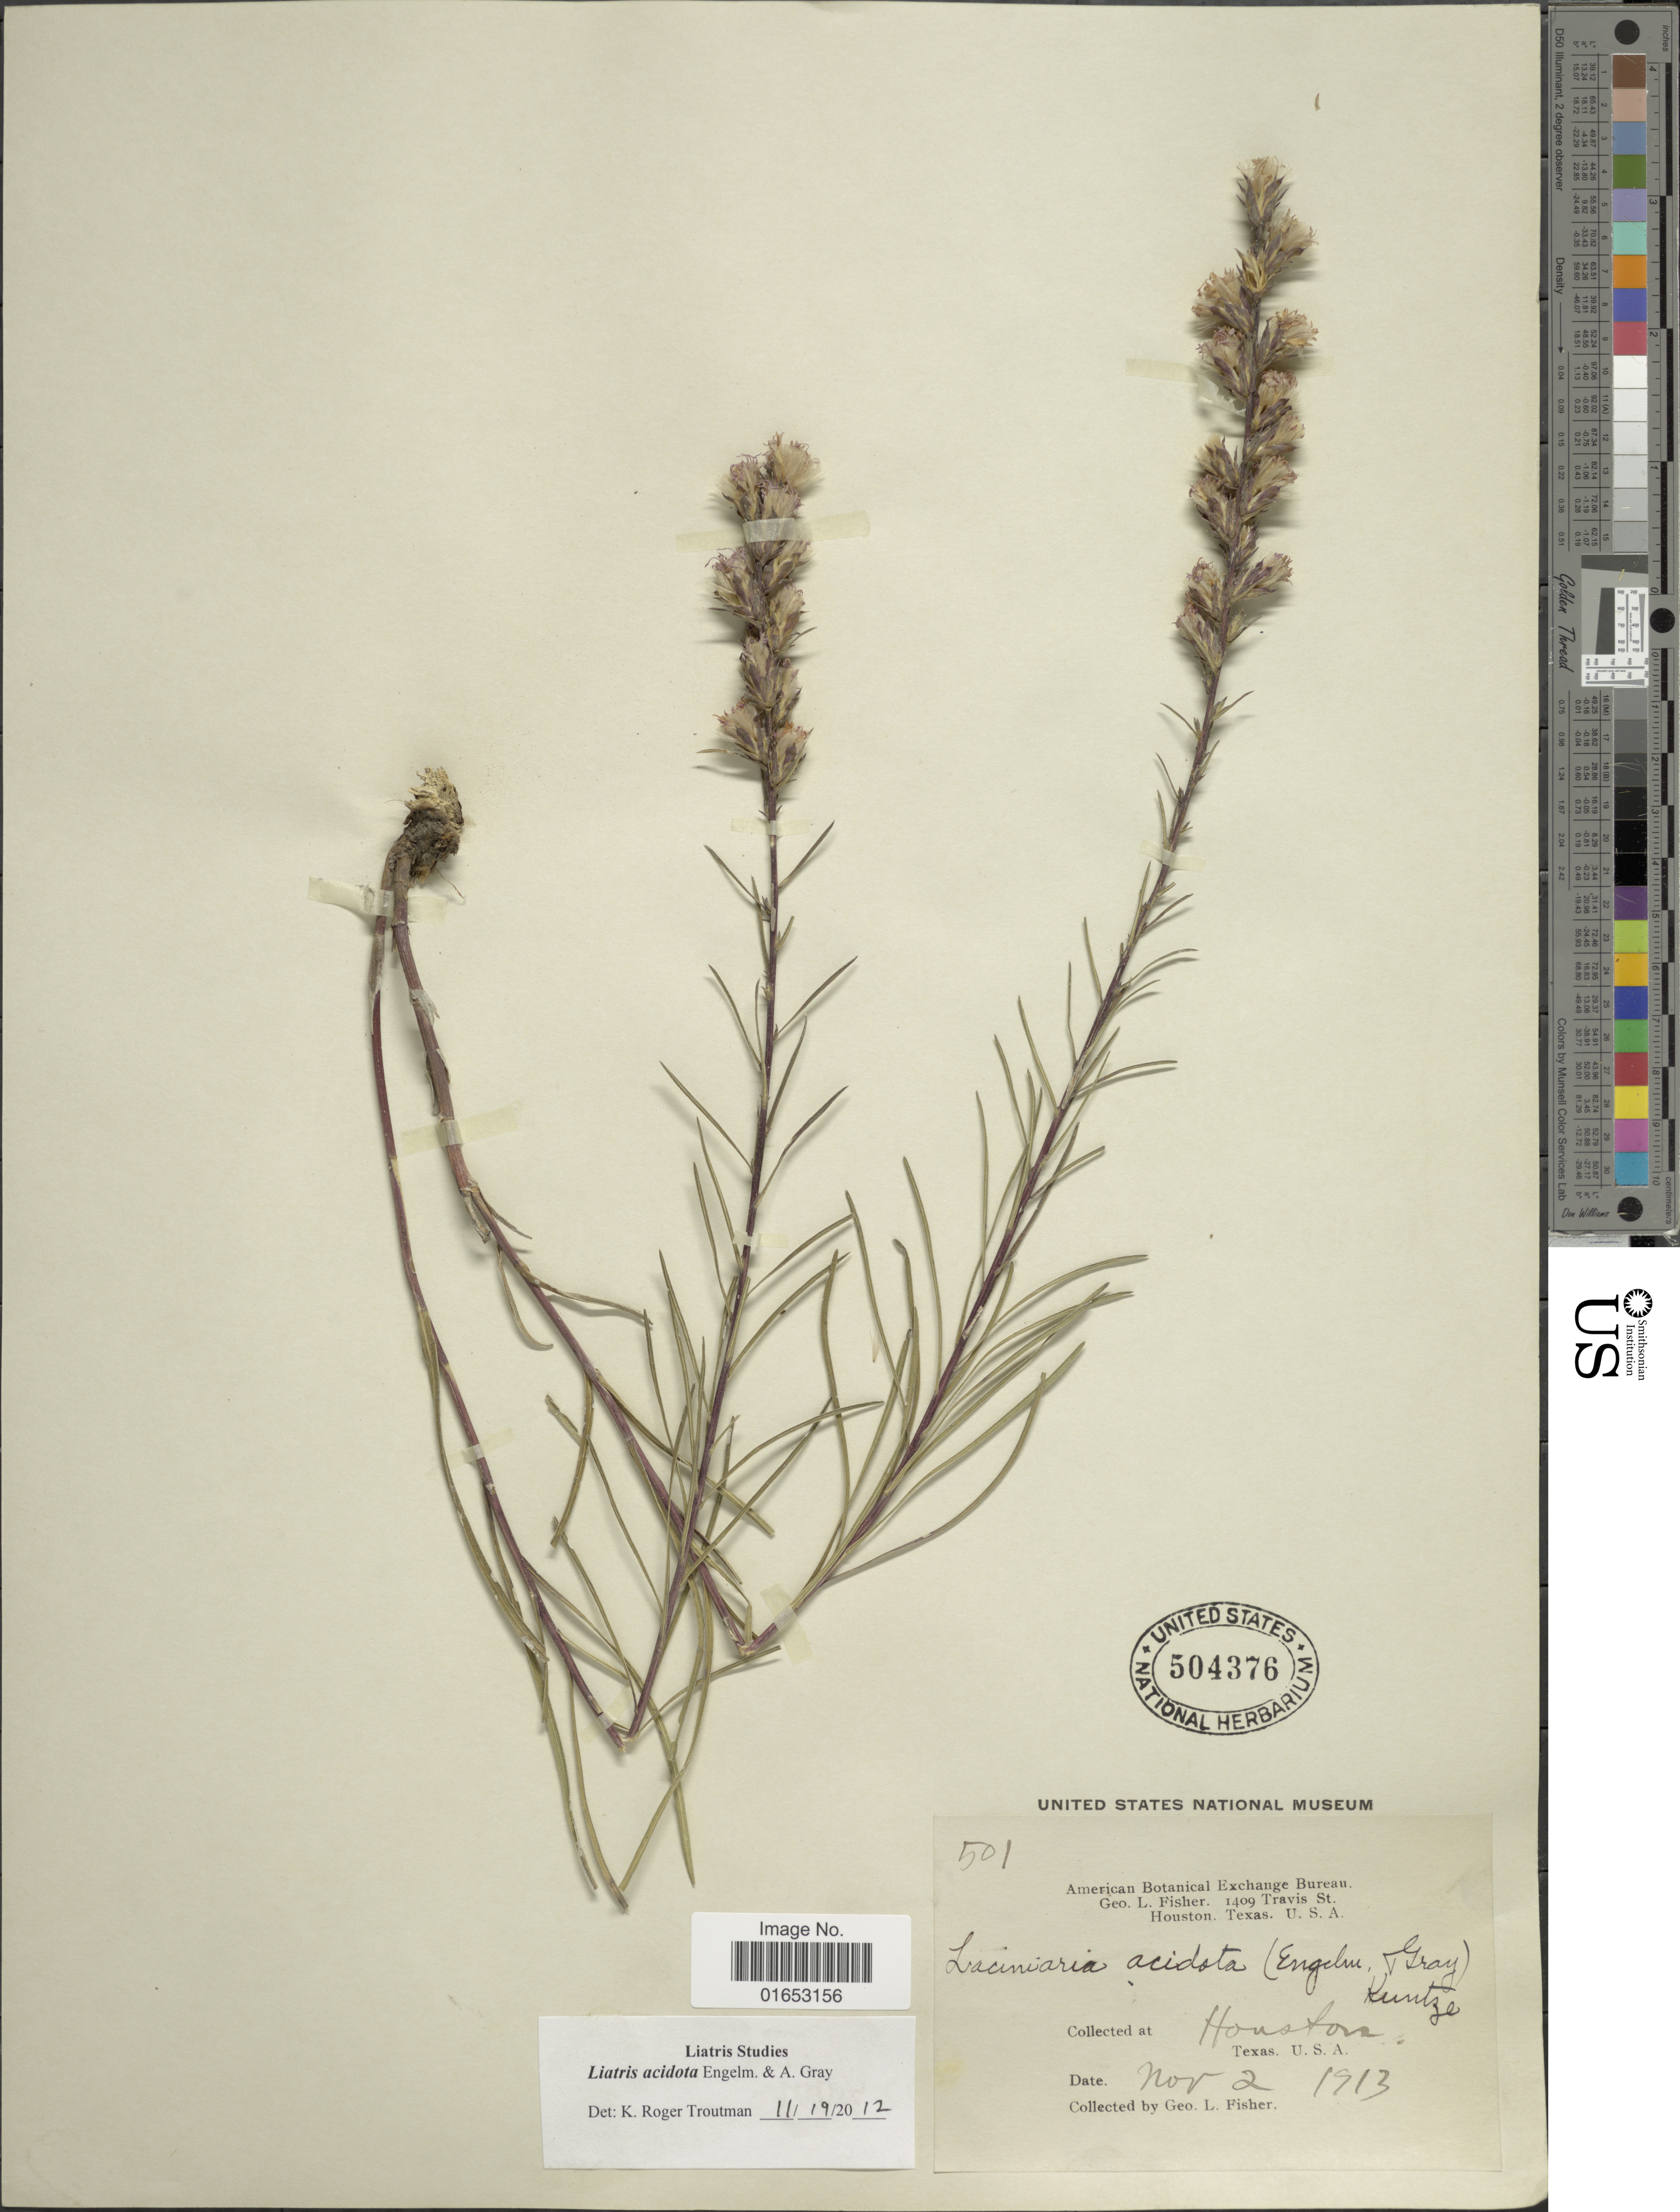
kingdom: Plantae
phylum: Tracheophyta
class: Magnoliopsida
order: Asterales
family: Asteraceae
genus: Liatris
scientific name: Liatris acidota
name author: Engelm. & A. Gray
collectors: G. L. Fisher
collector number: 501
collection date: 1913-11-02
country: United States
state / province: Texas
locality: Houston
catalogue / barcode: US 504376